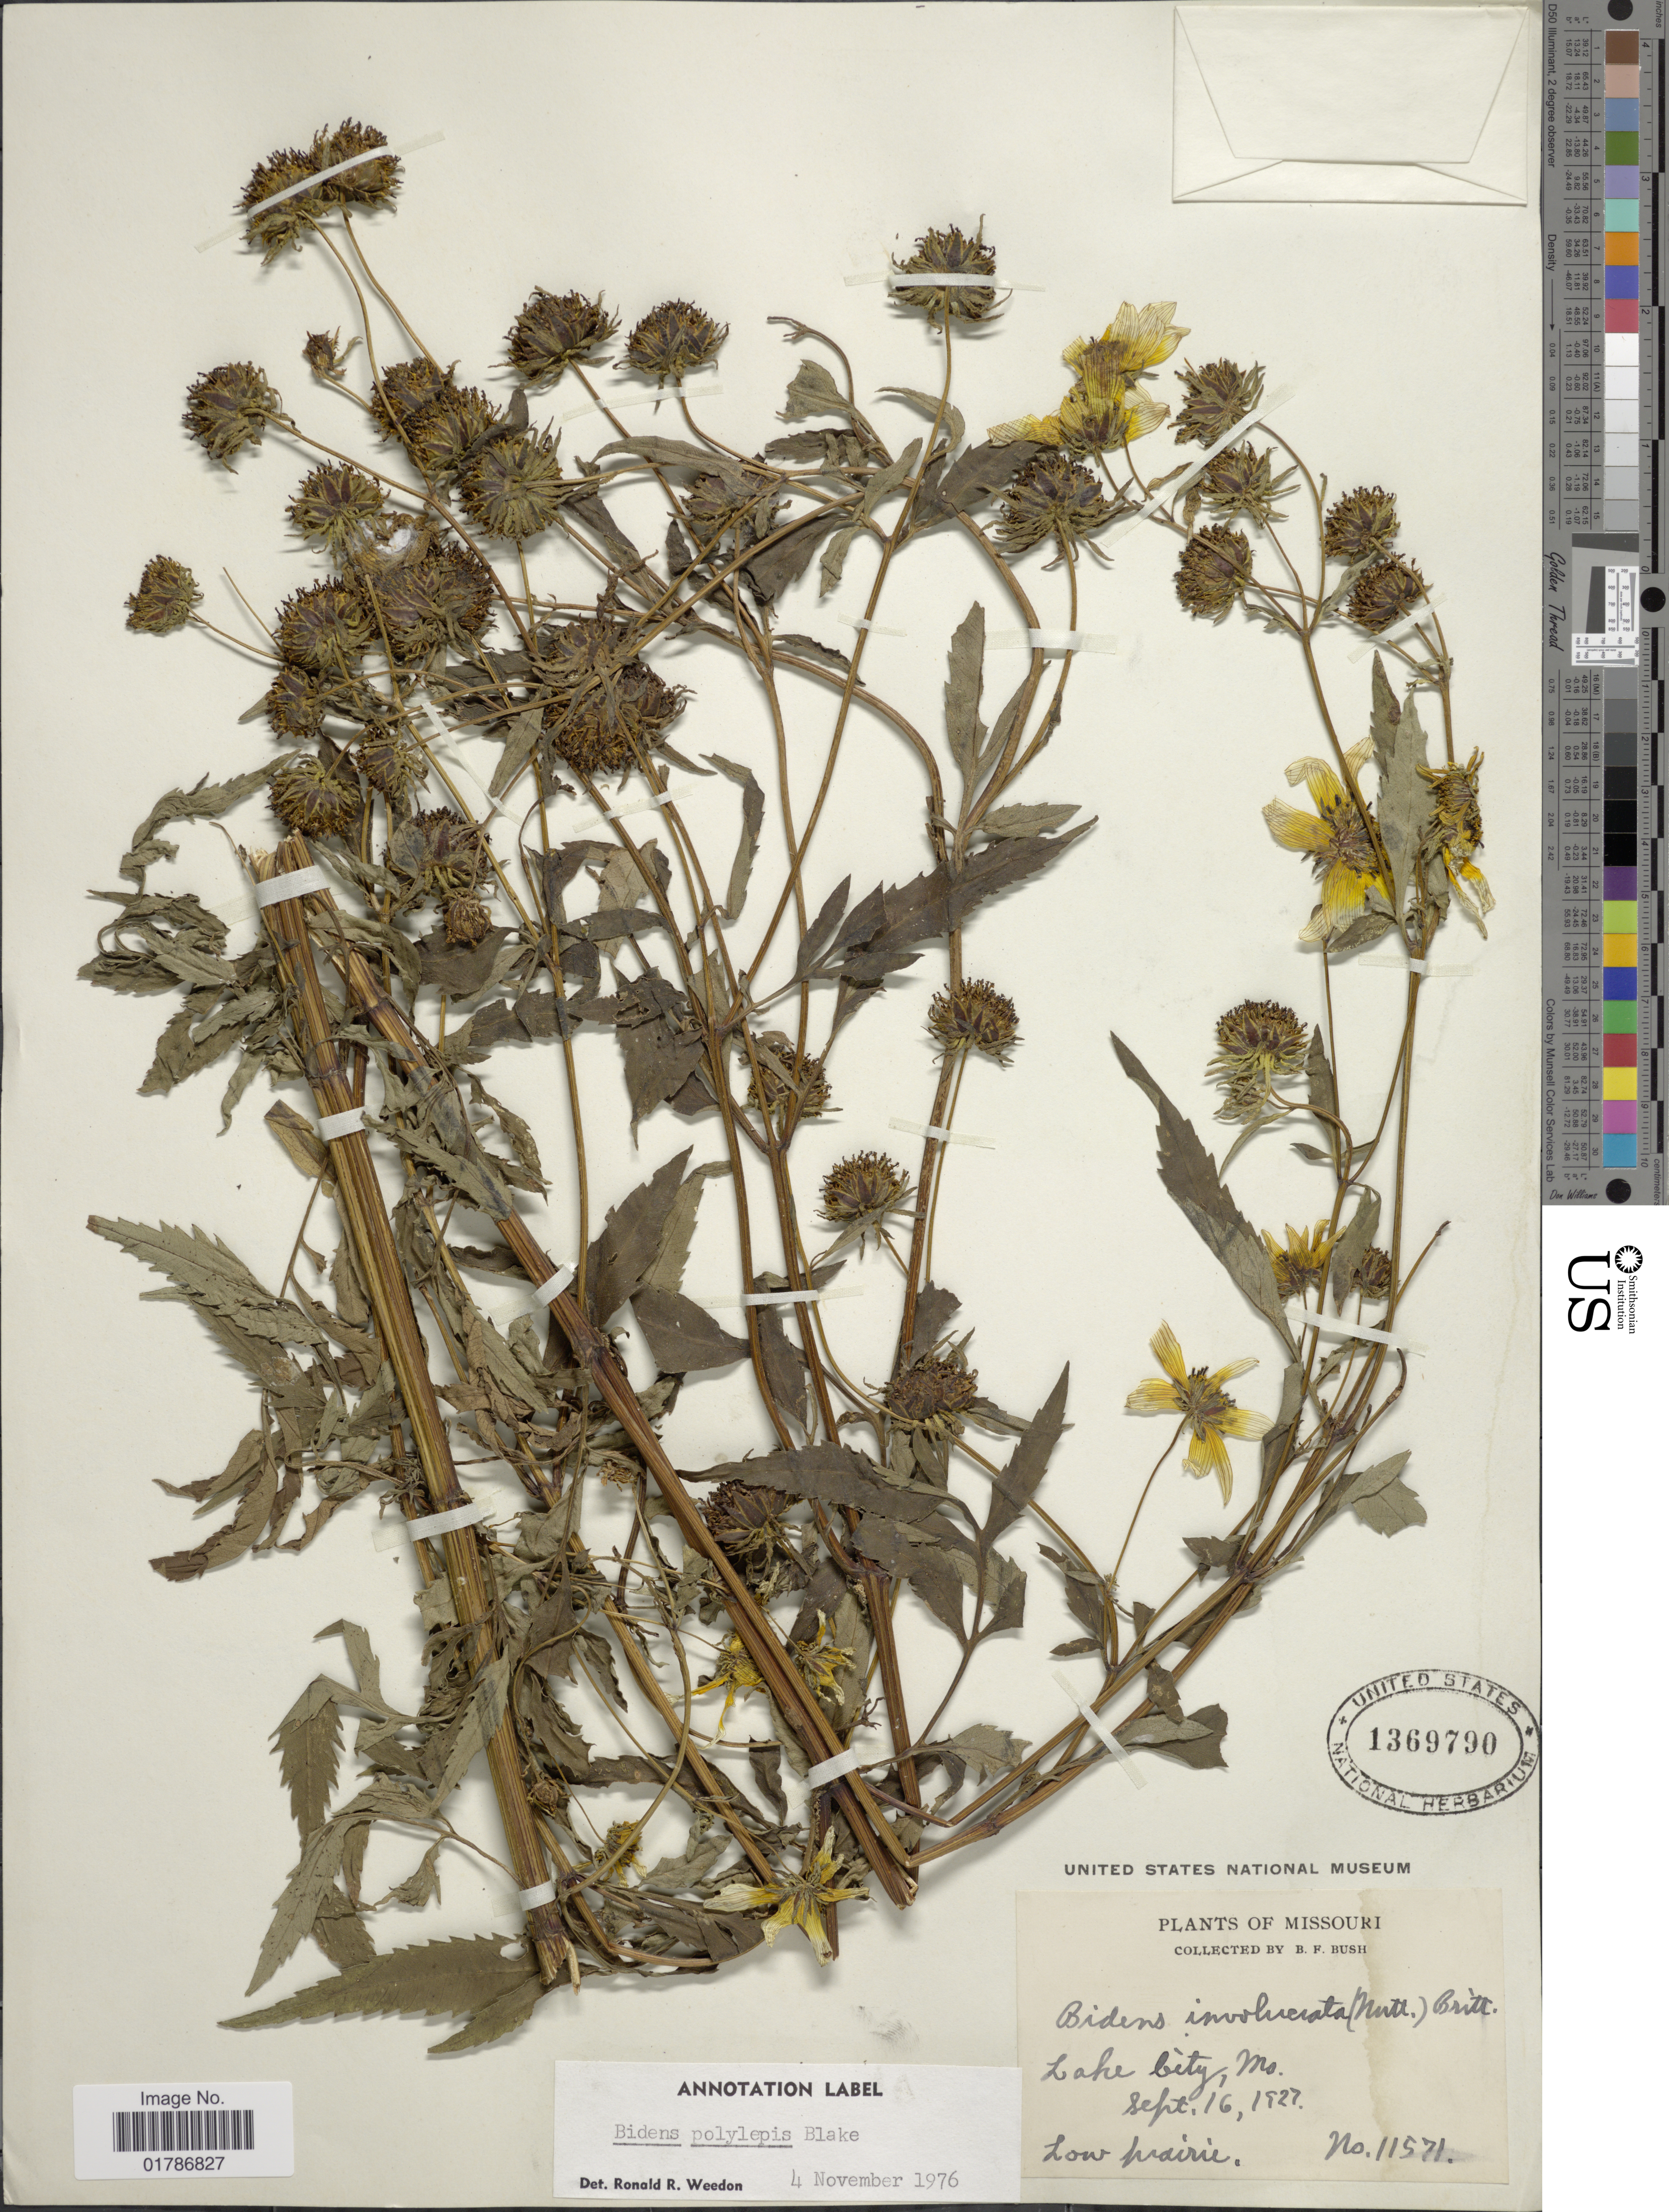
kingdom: Plantae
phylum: Tracheophyta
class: Magnoliopsida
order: Asterales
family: Asteraceae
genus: Bidens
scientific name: Bidens polylepis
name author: S.F. Blake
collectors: B. F. Bush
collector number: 11571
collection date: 1927-09-16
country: United States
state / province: Missouri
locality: Lake City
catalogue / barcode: US 1369790